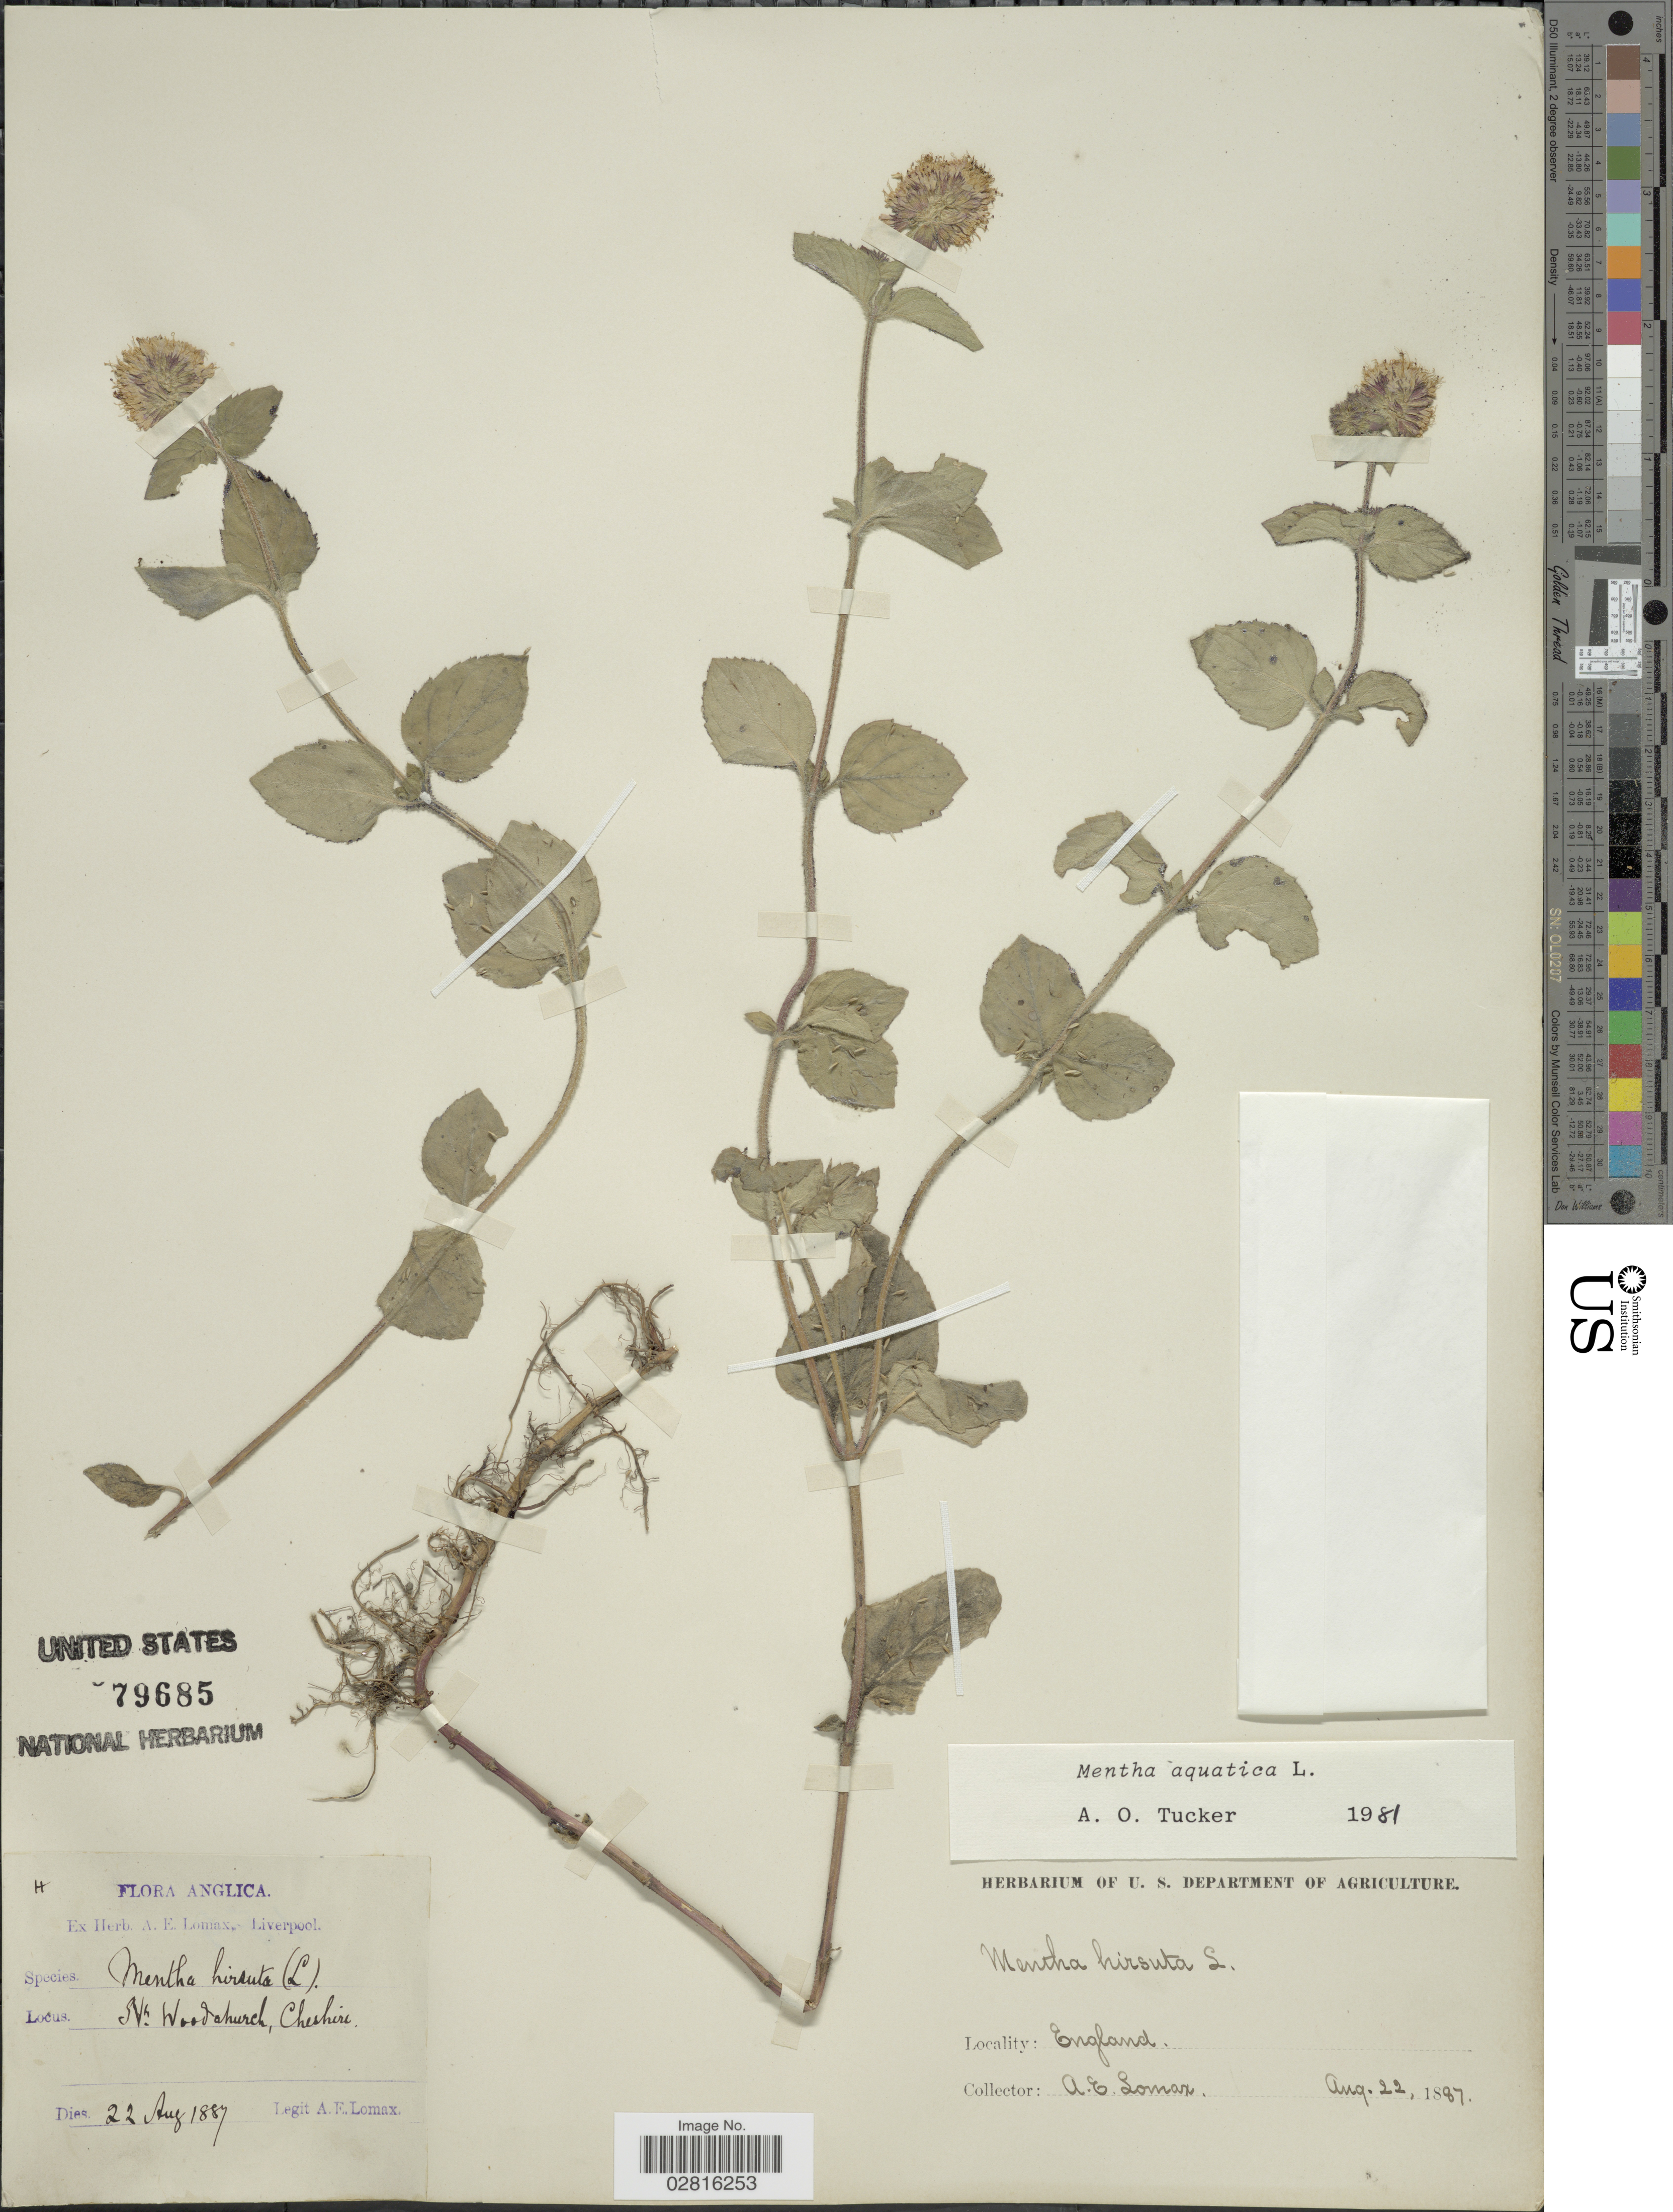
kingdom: Plantae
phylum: Tracheophyta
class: Magnoliopsida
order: Lamiales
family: Lamiaceae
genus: Mentha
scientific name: Mentha aquatica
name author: L.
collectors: A. Lomax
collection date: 1887-08-22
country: United Kingdom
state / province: England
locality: Anglica. Nr. Woodchurch, Cheshire.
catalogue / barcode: US 79685